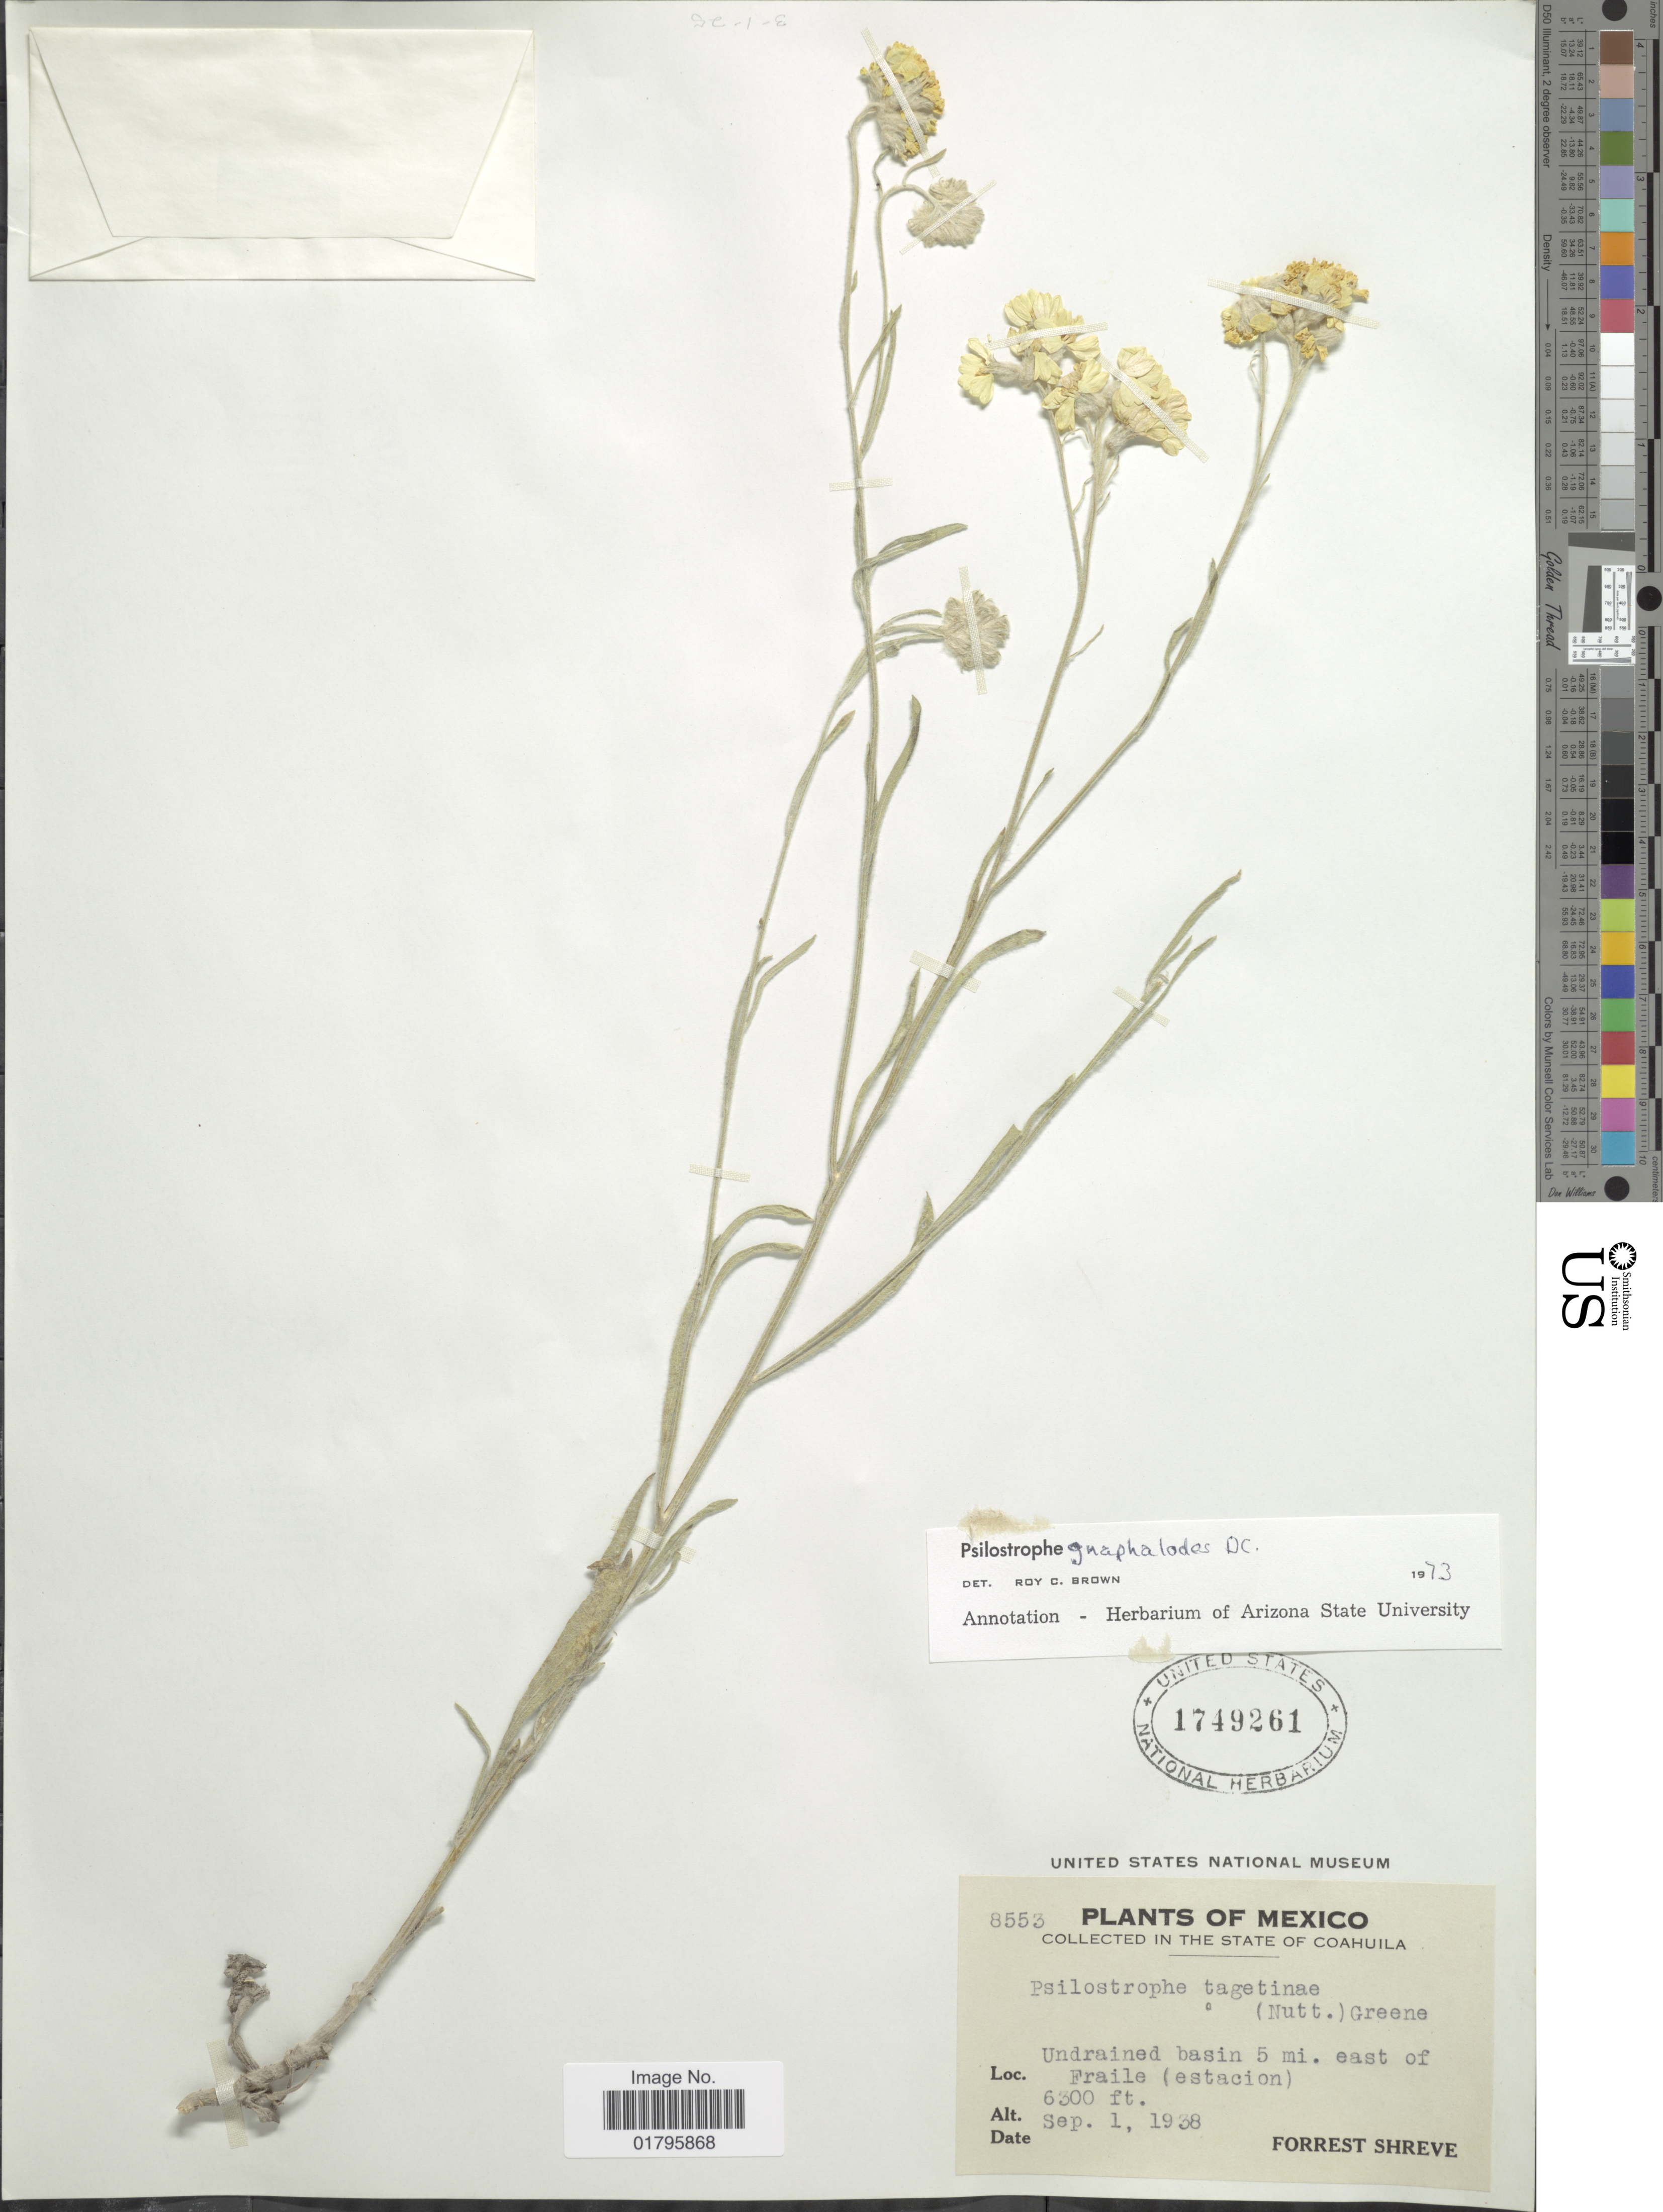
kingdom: Plantae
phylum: Tracheophyta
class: Magnoliopsida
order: Asterales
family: Asteraceae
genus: Psilostrophe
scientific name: Psilostrophe gnaphaloides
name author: DC.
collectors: F. Shreve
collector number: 8553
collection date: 1938-09-01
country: Mexico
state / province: Coahuila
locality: State of Coahuila. Undrained basin 5 mi. east of Fraile (estacion).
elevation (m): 1920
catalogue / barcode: US 1749261